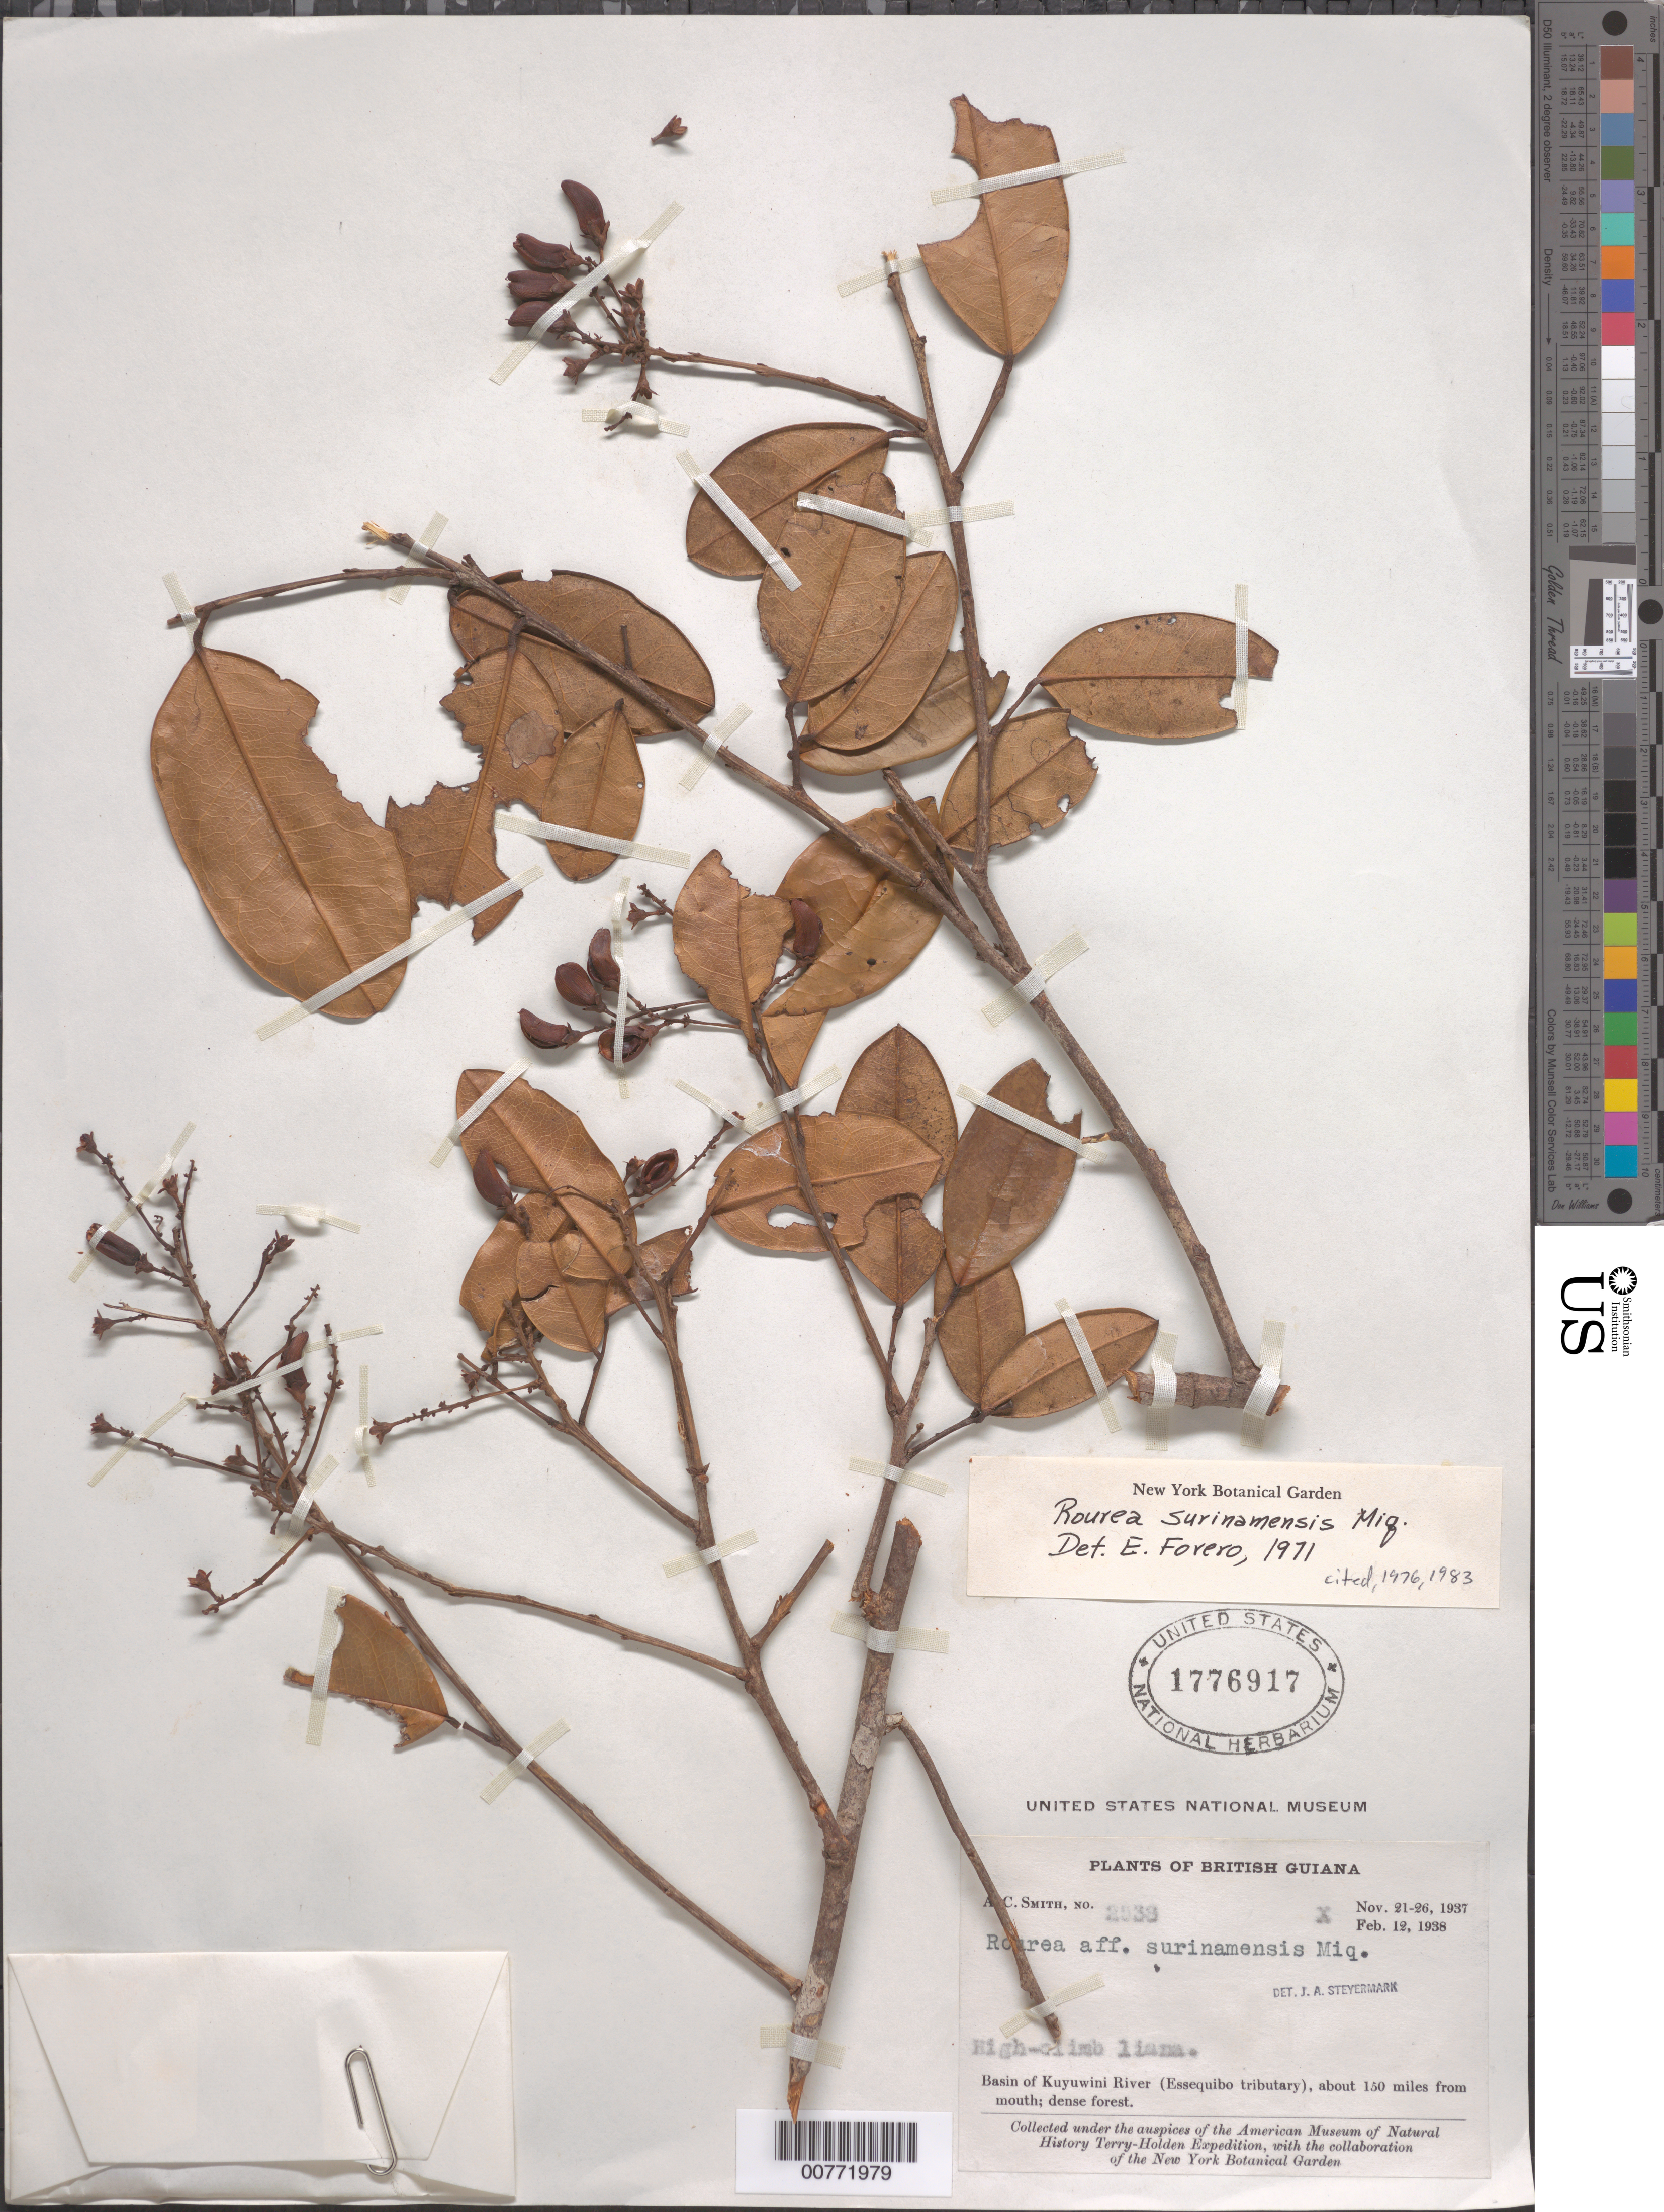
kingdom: Plantae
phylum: Tracheophyta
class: Magnoliopsida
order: Oxalidales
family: Connaraceae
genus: Rourea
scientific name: Rourea surinamensis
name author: Miq.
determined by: Forero, E.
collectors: A. C. Smith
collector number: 2538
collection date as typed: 21-Nov-37 to 26-Nov-37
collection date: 1937-11-21/1937-11-26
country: Guyana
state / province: U. Takutu-U. Essequibo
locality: Kuyuwini River Basin (Essequibo River tributary), about 150 mi. from mouth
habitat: Dense forest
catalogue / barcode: US 1776917